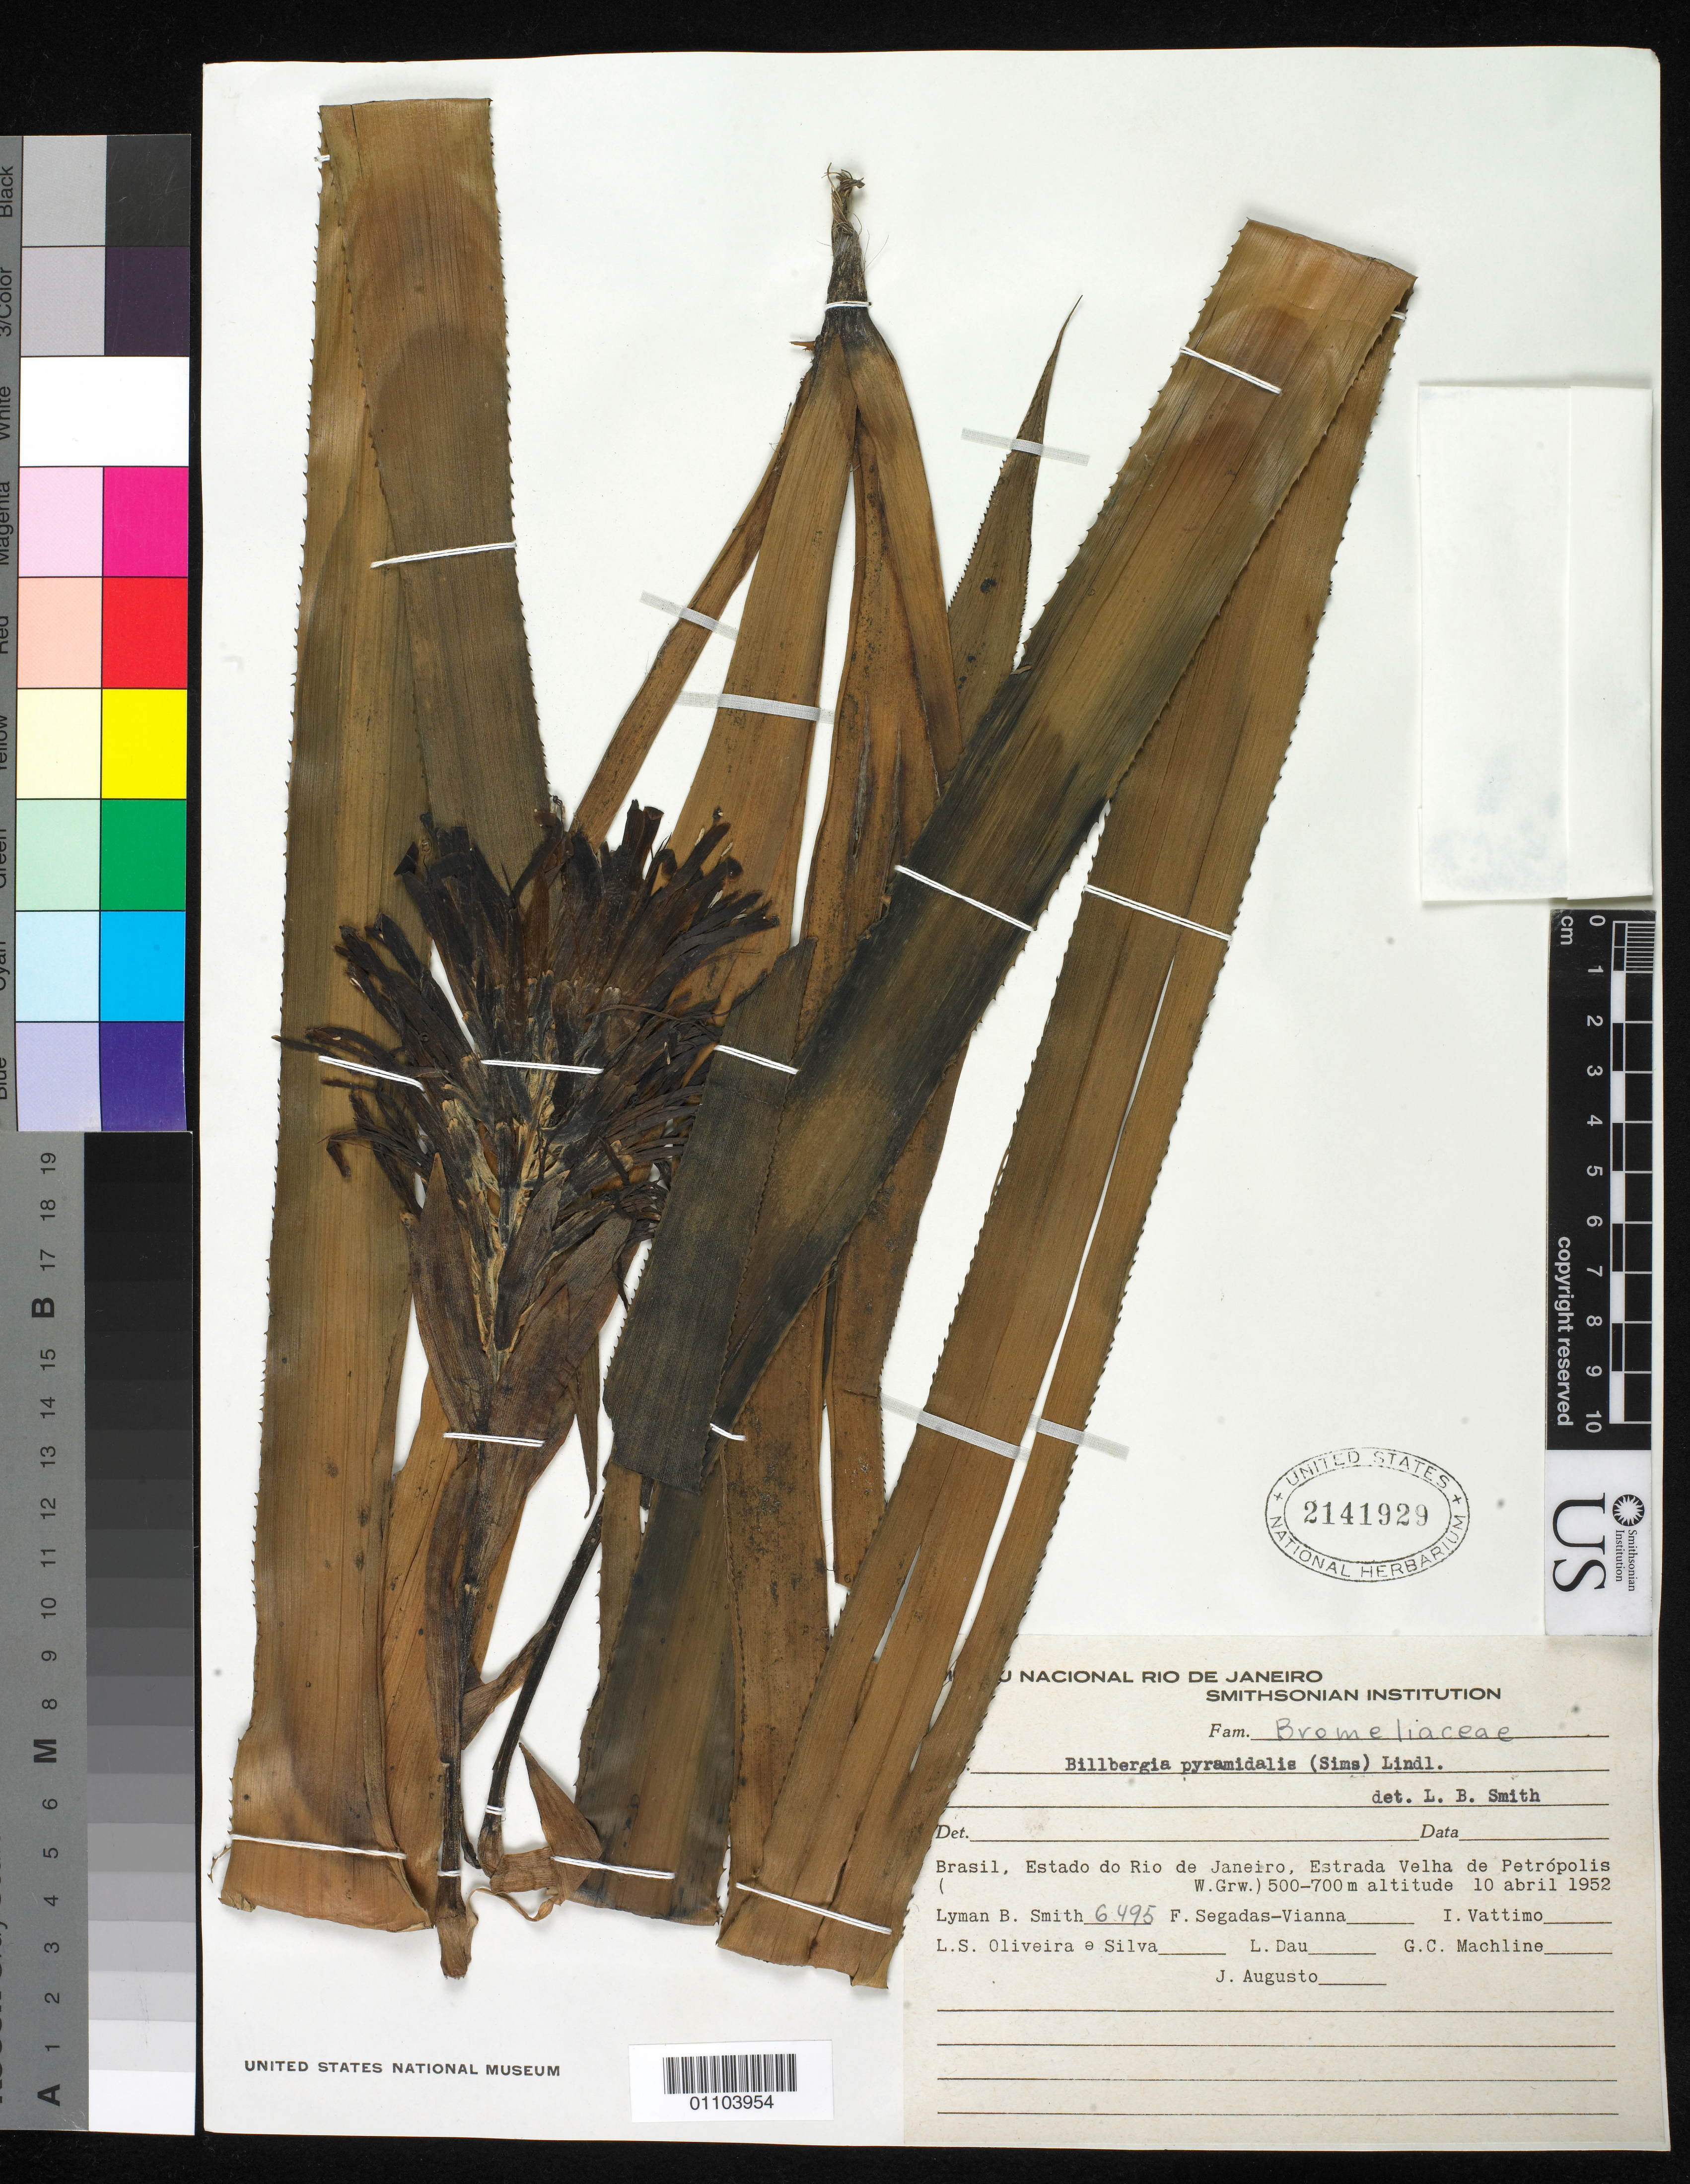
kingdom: Plantae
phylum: Tracheophyta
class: Liliopsida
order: Poales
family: Bromeliaceae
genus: Billbergia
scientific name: Billbergia pyramidalis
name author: (Sims) Lindl.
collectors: L. Smith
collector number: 6495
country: Brazil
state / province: Rio de Janeiro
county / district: Petrópolis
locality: Estrada Velha de Petropolis, Serra to Petropolis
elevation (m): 500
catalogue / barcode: US 2141929